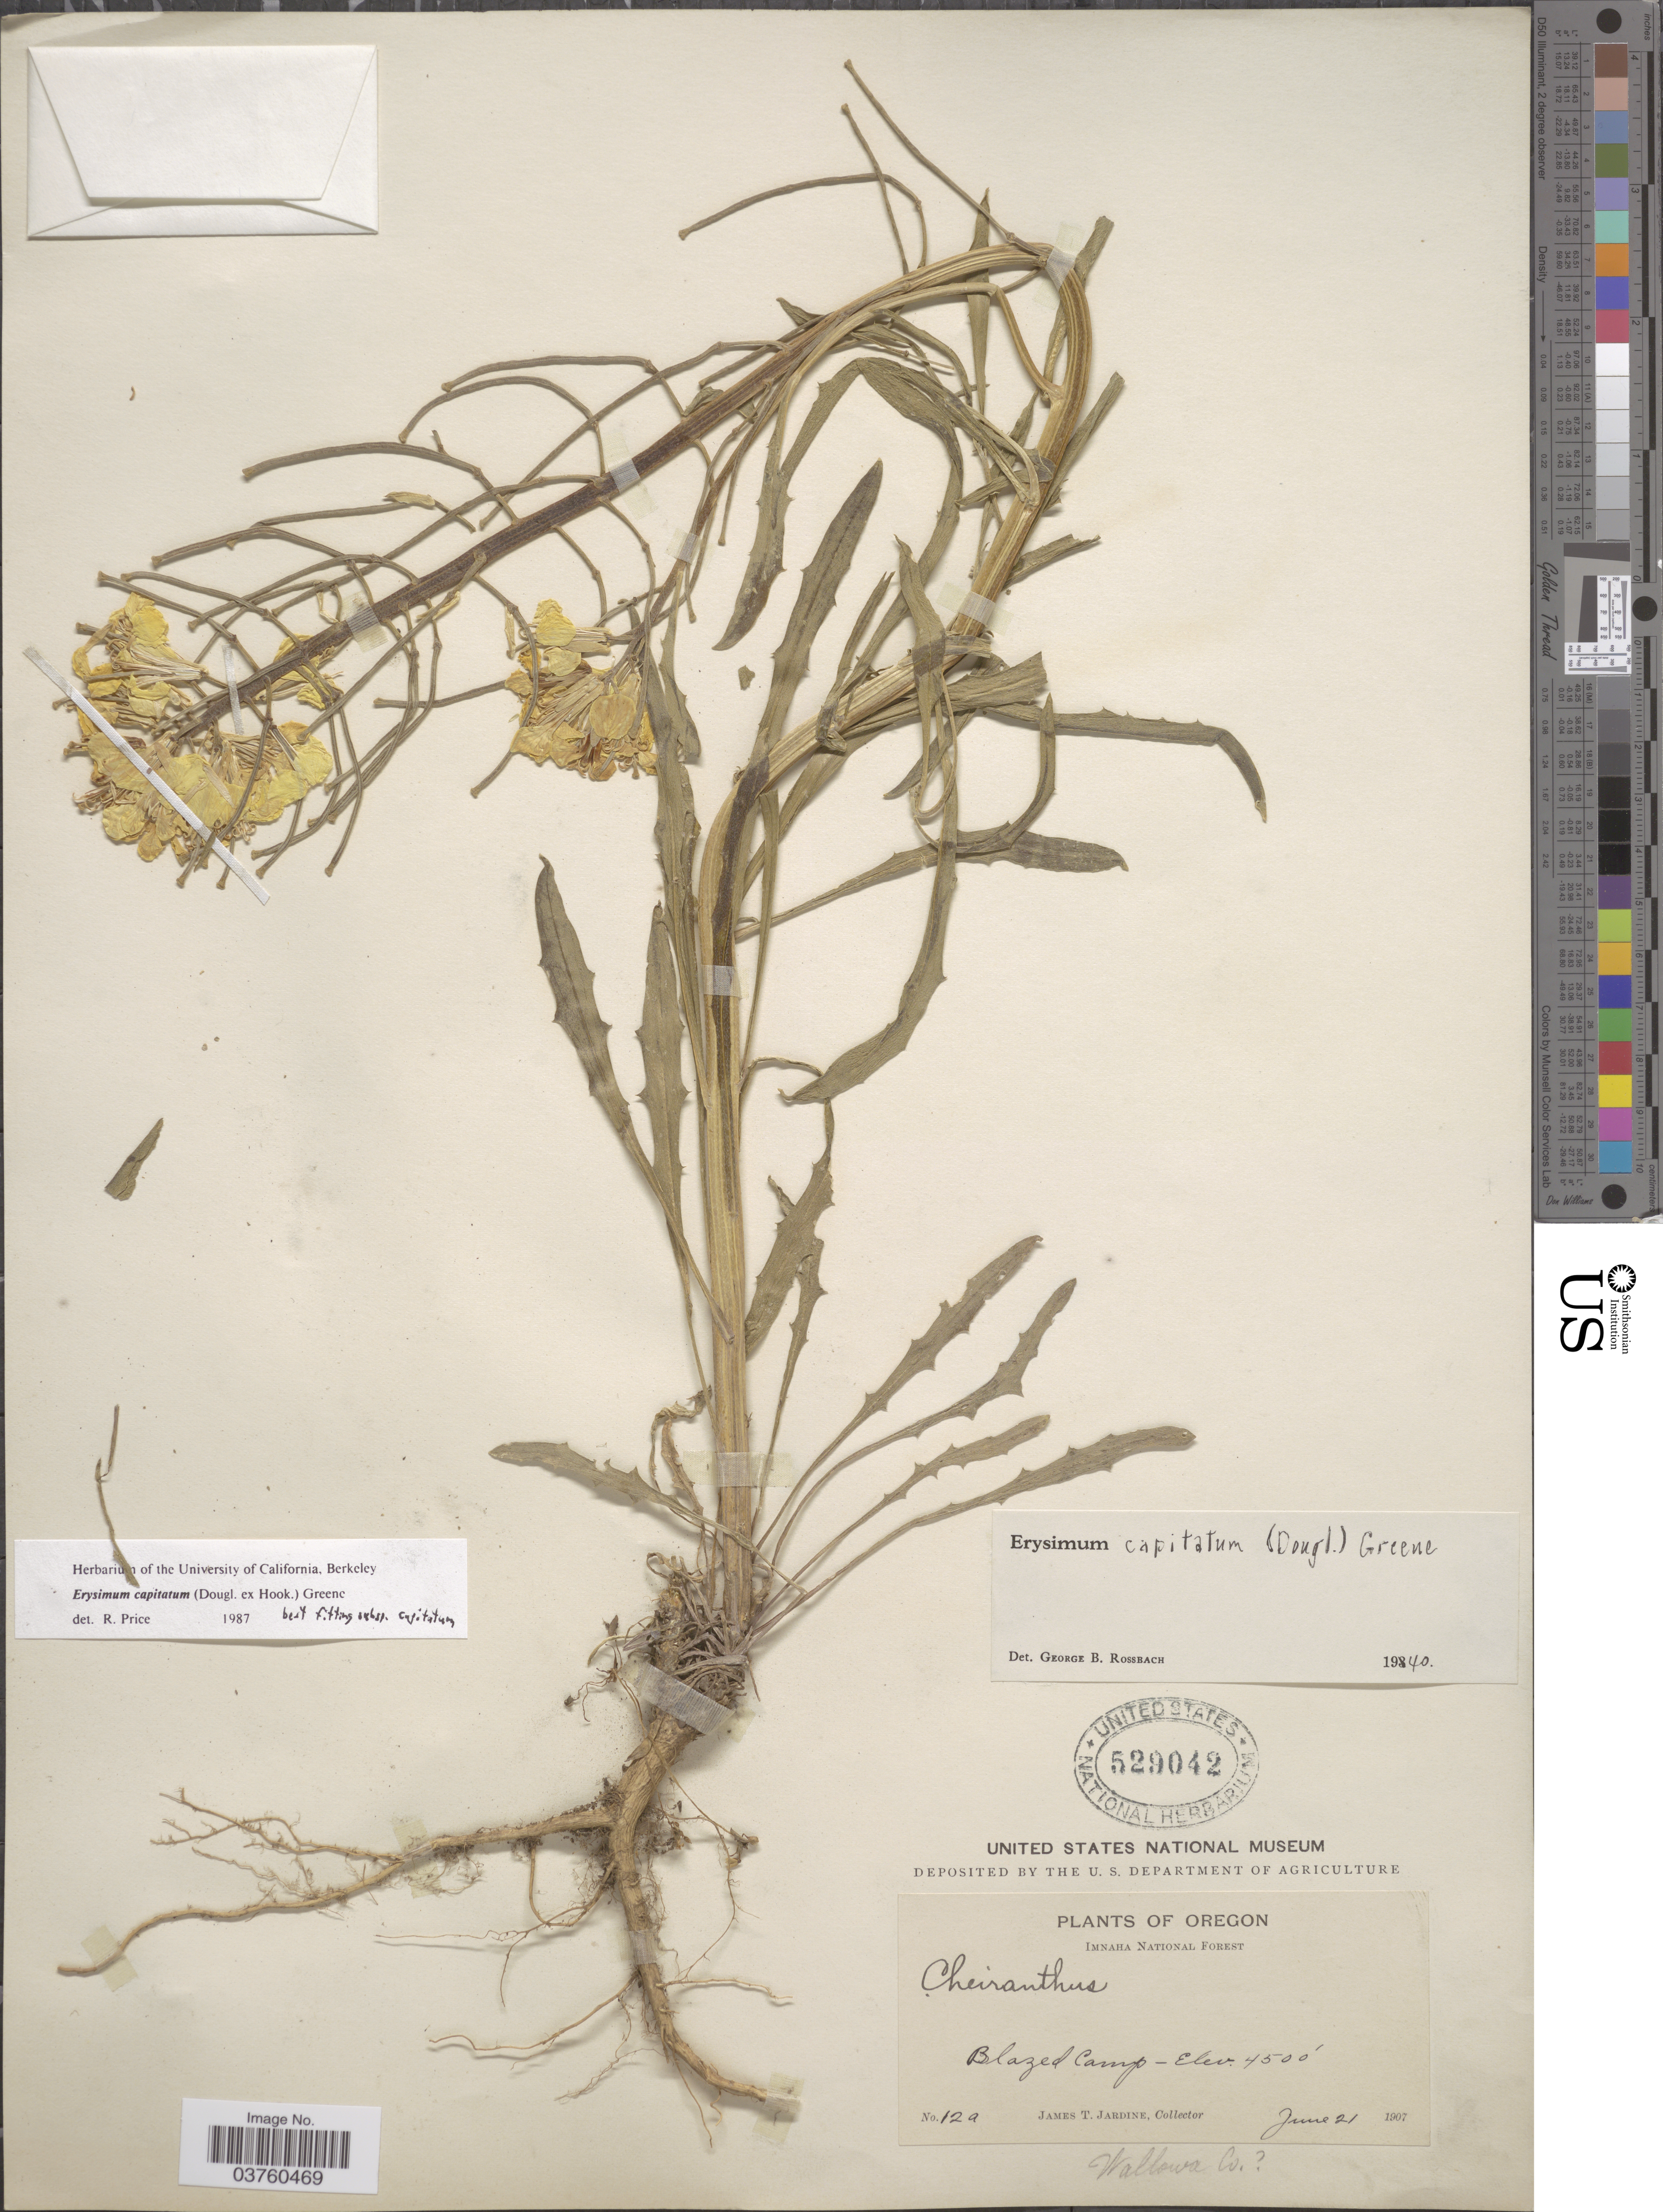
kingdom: Plantae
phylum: Tracheophyta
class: Magnoliopsida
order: Brassicales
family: Brassicaceae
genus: Erysimum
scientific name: Erysimum capitatum subsp. capitatum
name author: (Douglas ex Hook.) Greene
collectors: J. T. Jardine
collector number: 12a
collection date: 1907-06-21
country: United States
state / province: Oregon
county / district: Wallowa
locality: Imnaha National Forest. Blazed Camp. Wallowa Co.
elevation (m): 1372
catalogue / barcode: US 529042